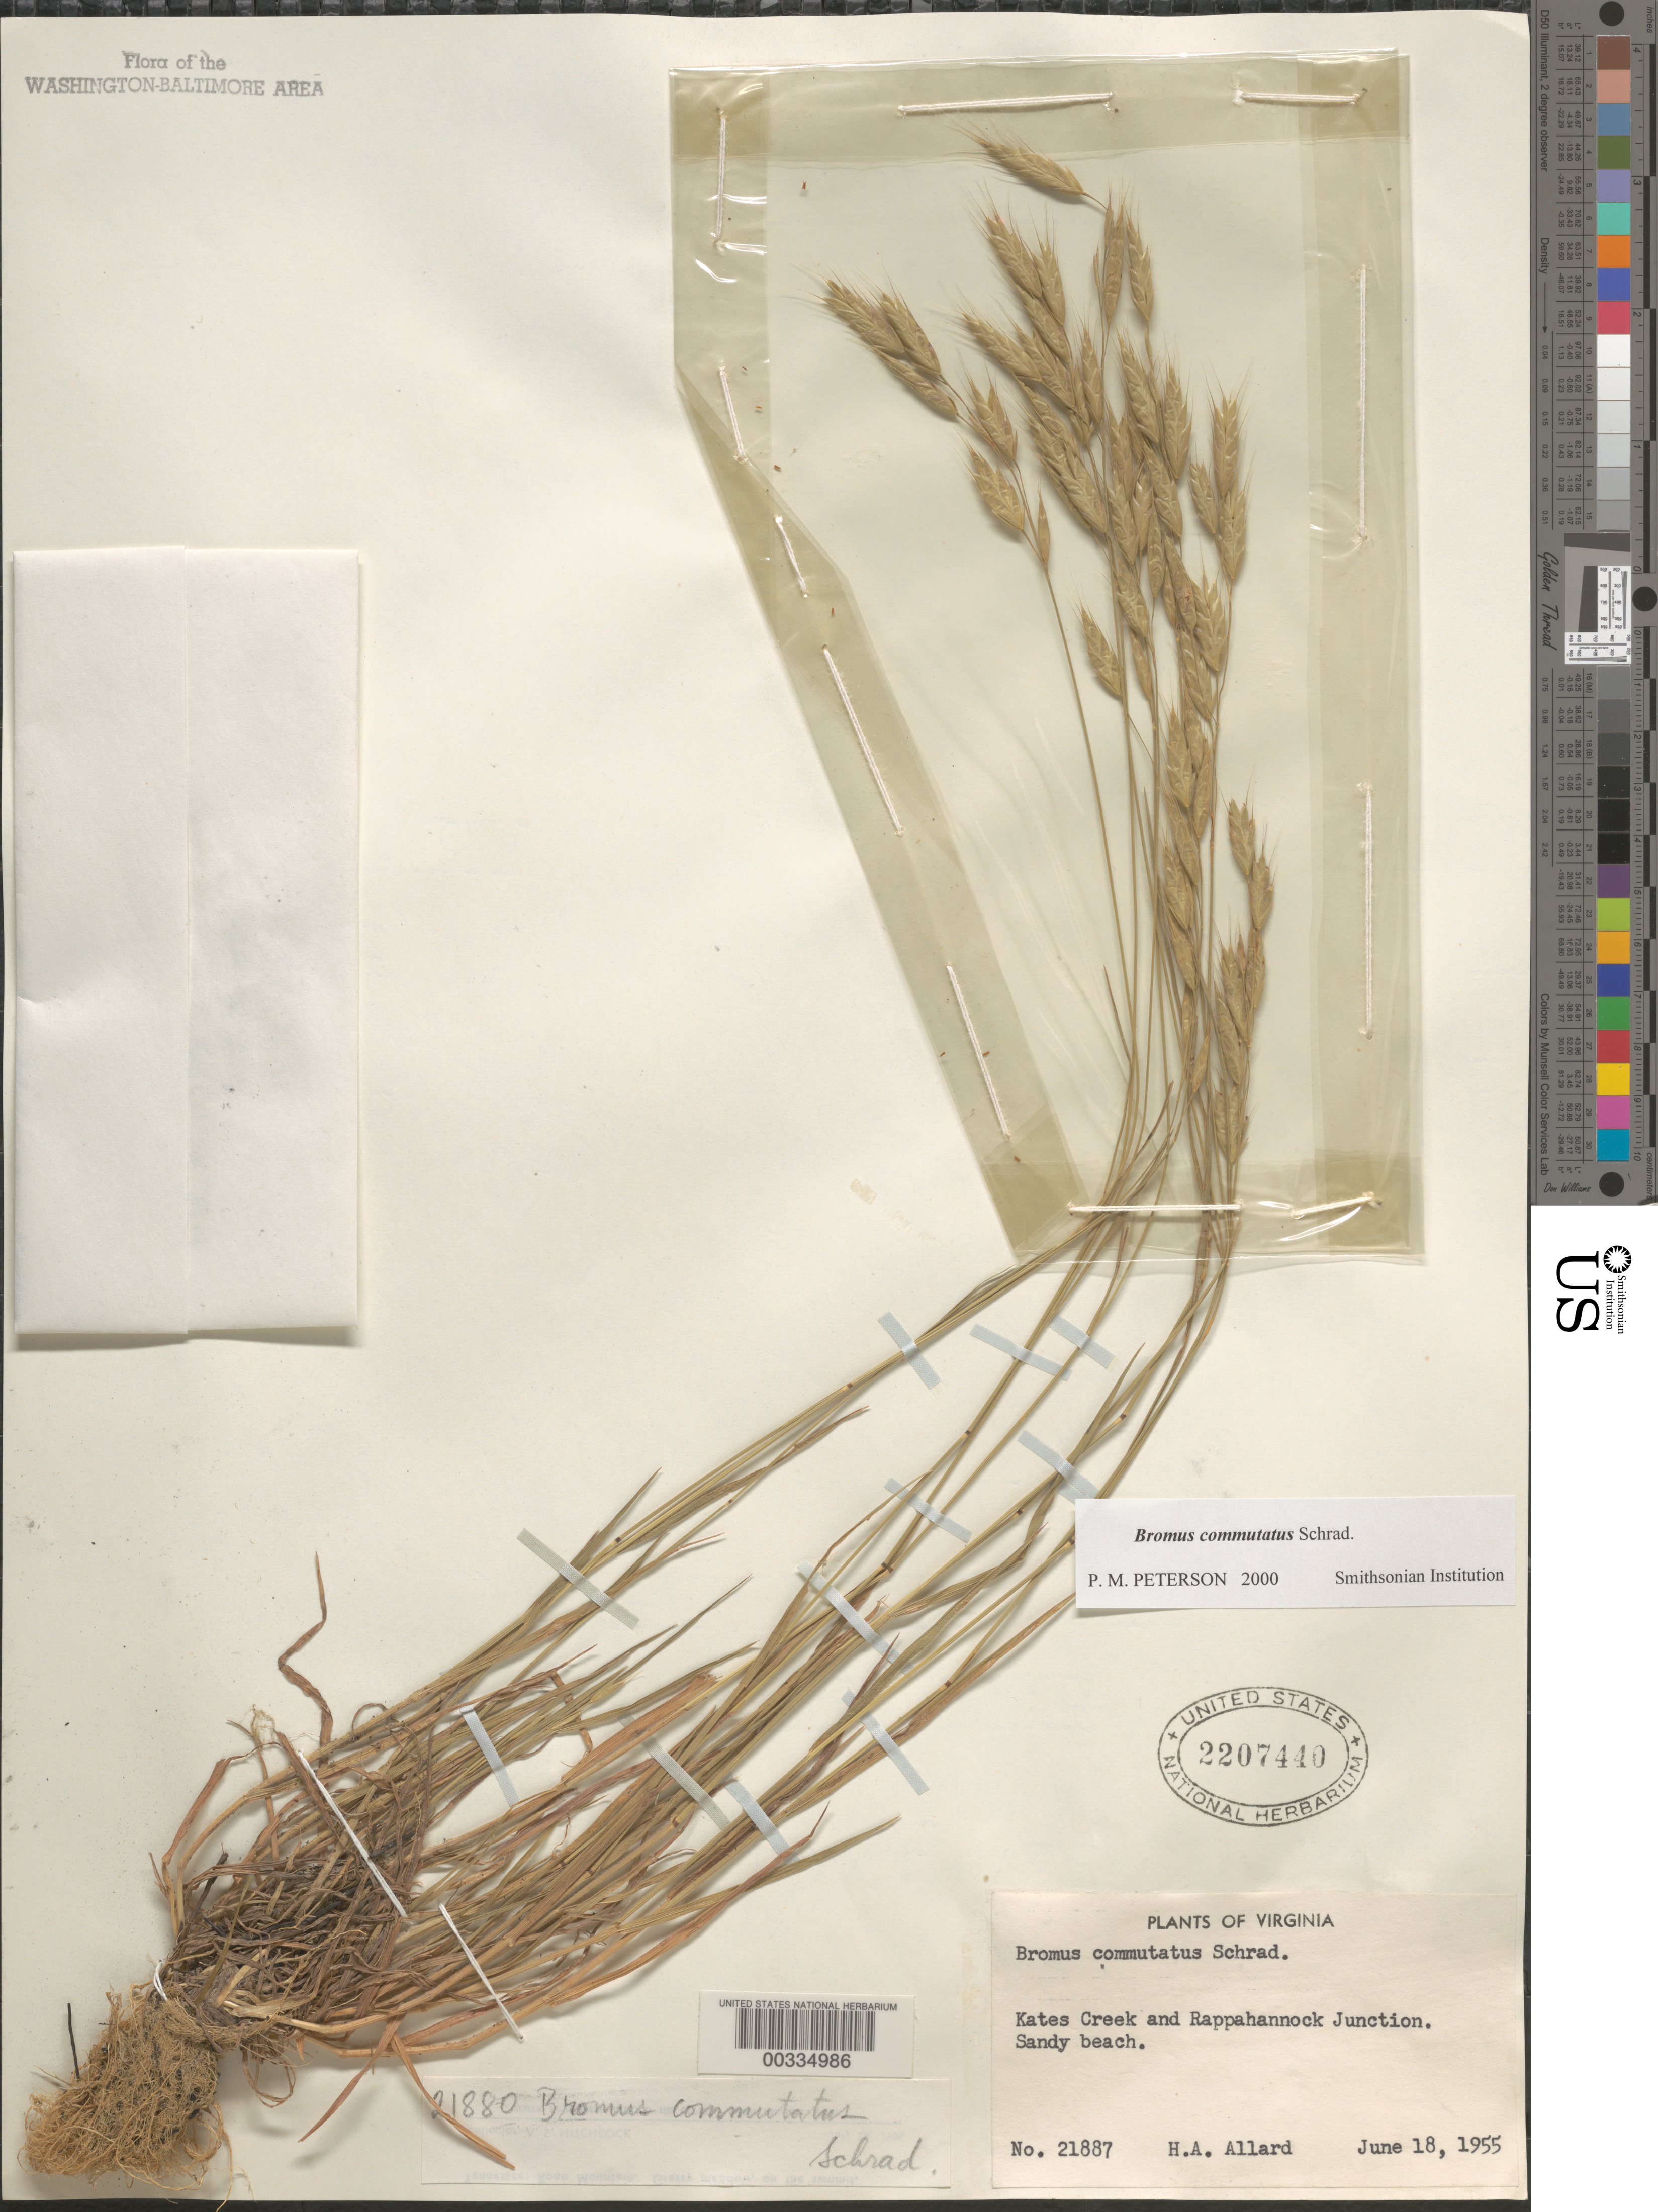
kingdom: Plantae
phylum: Tracheophyta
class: Liliopsida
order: Poales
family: Poaceae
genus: Bromus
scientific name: Bromus commutatus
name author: Schrad.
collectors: H. A. Allard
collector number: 21887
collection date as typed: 18 Jun 1955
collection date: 1955-06-18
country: United States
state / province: Virginia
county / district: Lancaster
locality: Kates Creek and Rappahannock Junction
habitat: Sandy beach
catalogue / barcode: US 2207440